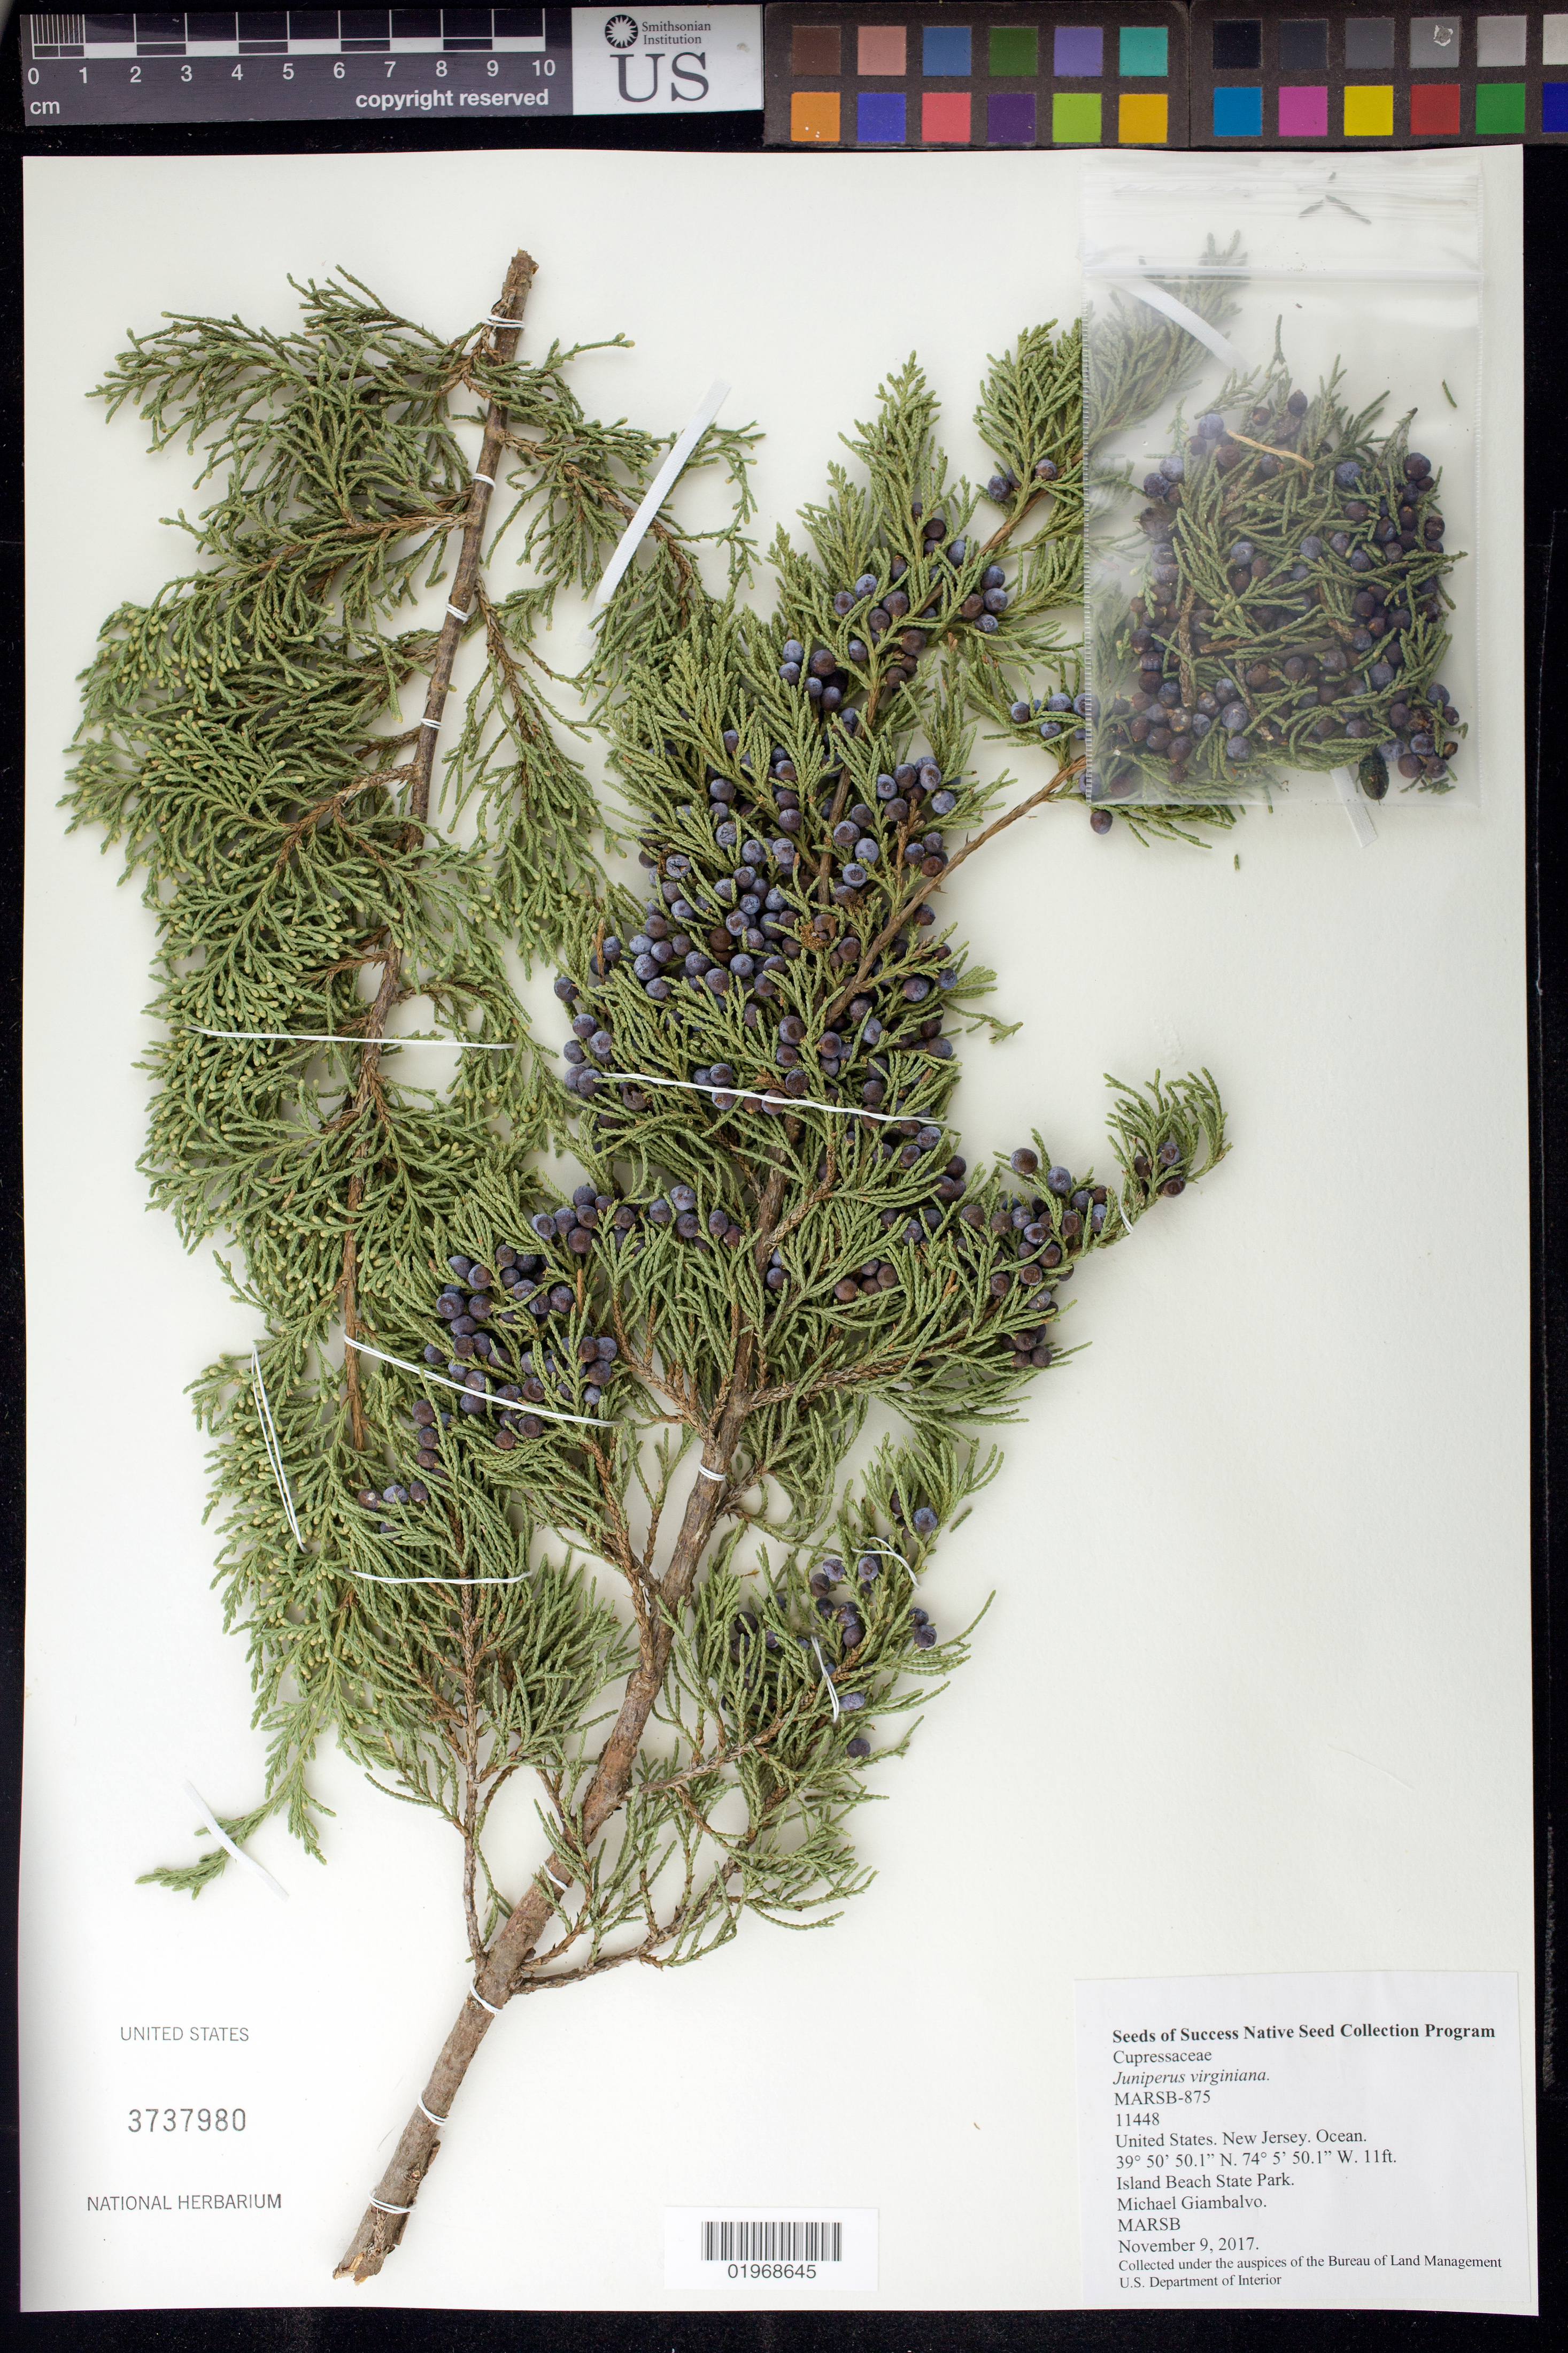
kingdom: Plantae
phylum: Tracheophyta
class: Pinopsida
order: Pinales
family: Cupressaceae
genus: Juniperus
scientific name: Juniperus virginiana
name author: L.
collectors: M. Giambalvo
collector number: MARSB-875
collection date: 2017-11-09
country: United States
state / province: New Jersey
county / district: Ocean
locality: Island Beach State Park, Swales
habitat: Atlantic Coastal Forest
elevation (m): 3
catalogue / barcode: US 3737980